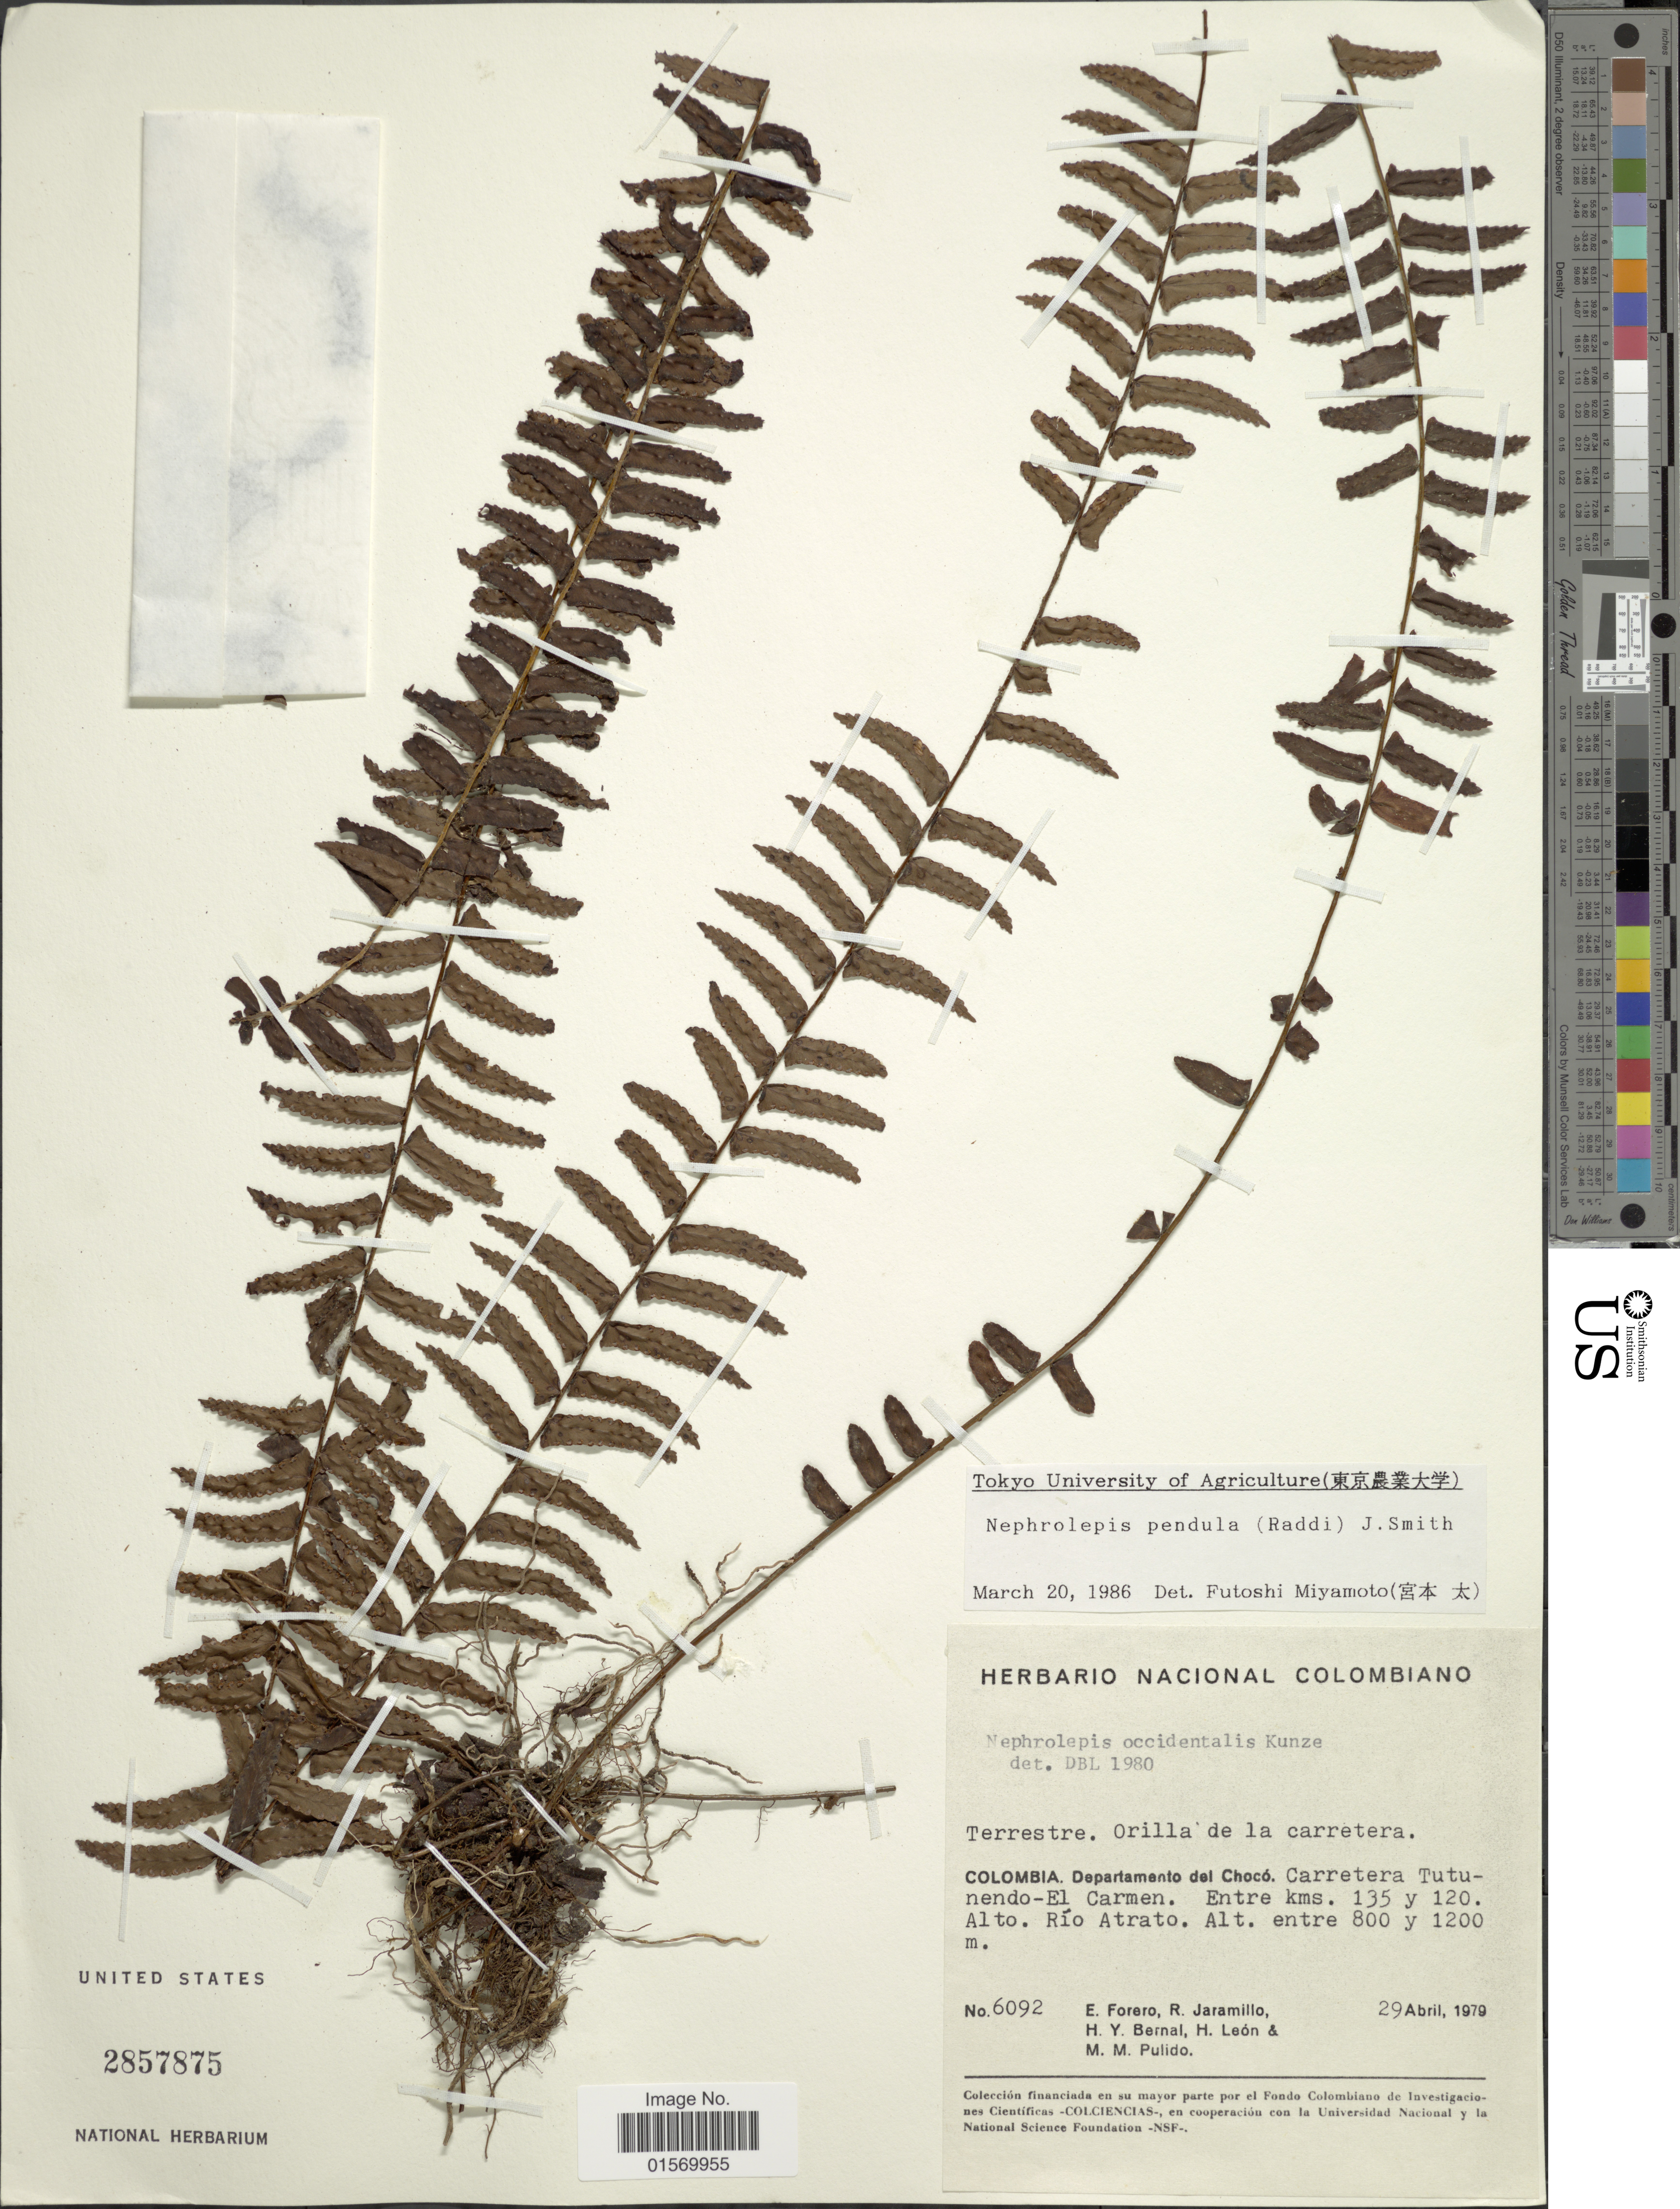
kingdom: Plantae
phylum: Tracheophyta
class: Polypodiopsida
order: Polypodiales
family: Nephrolepidaceae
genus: Nephrolepis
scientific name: Nephrolepis pendula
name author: (Raddi) J. Sm.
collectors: E. Forero, R. Jaramillo M., H. Y. Bernal, H. León & M. Pulido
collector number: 6092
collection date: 1979-04-29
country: Colombia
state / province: Chocó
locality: Orilla de la carretera, Carretera Tutunendo-El Carmen, entre kms. 135 y 120, Alto, Río Atrato.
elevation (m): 800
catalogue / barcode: US 2857875